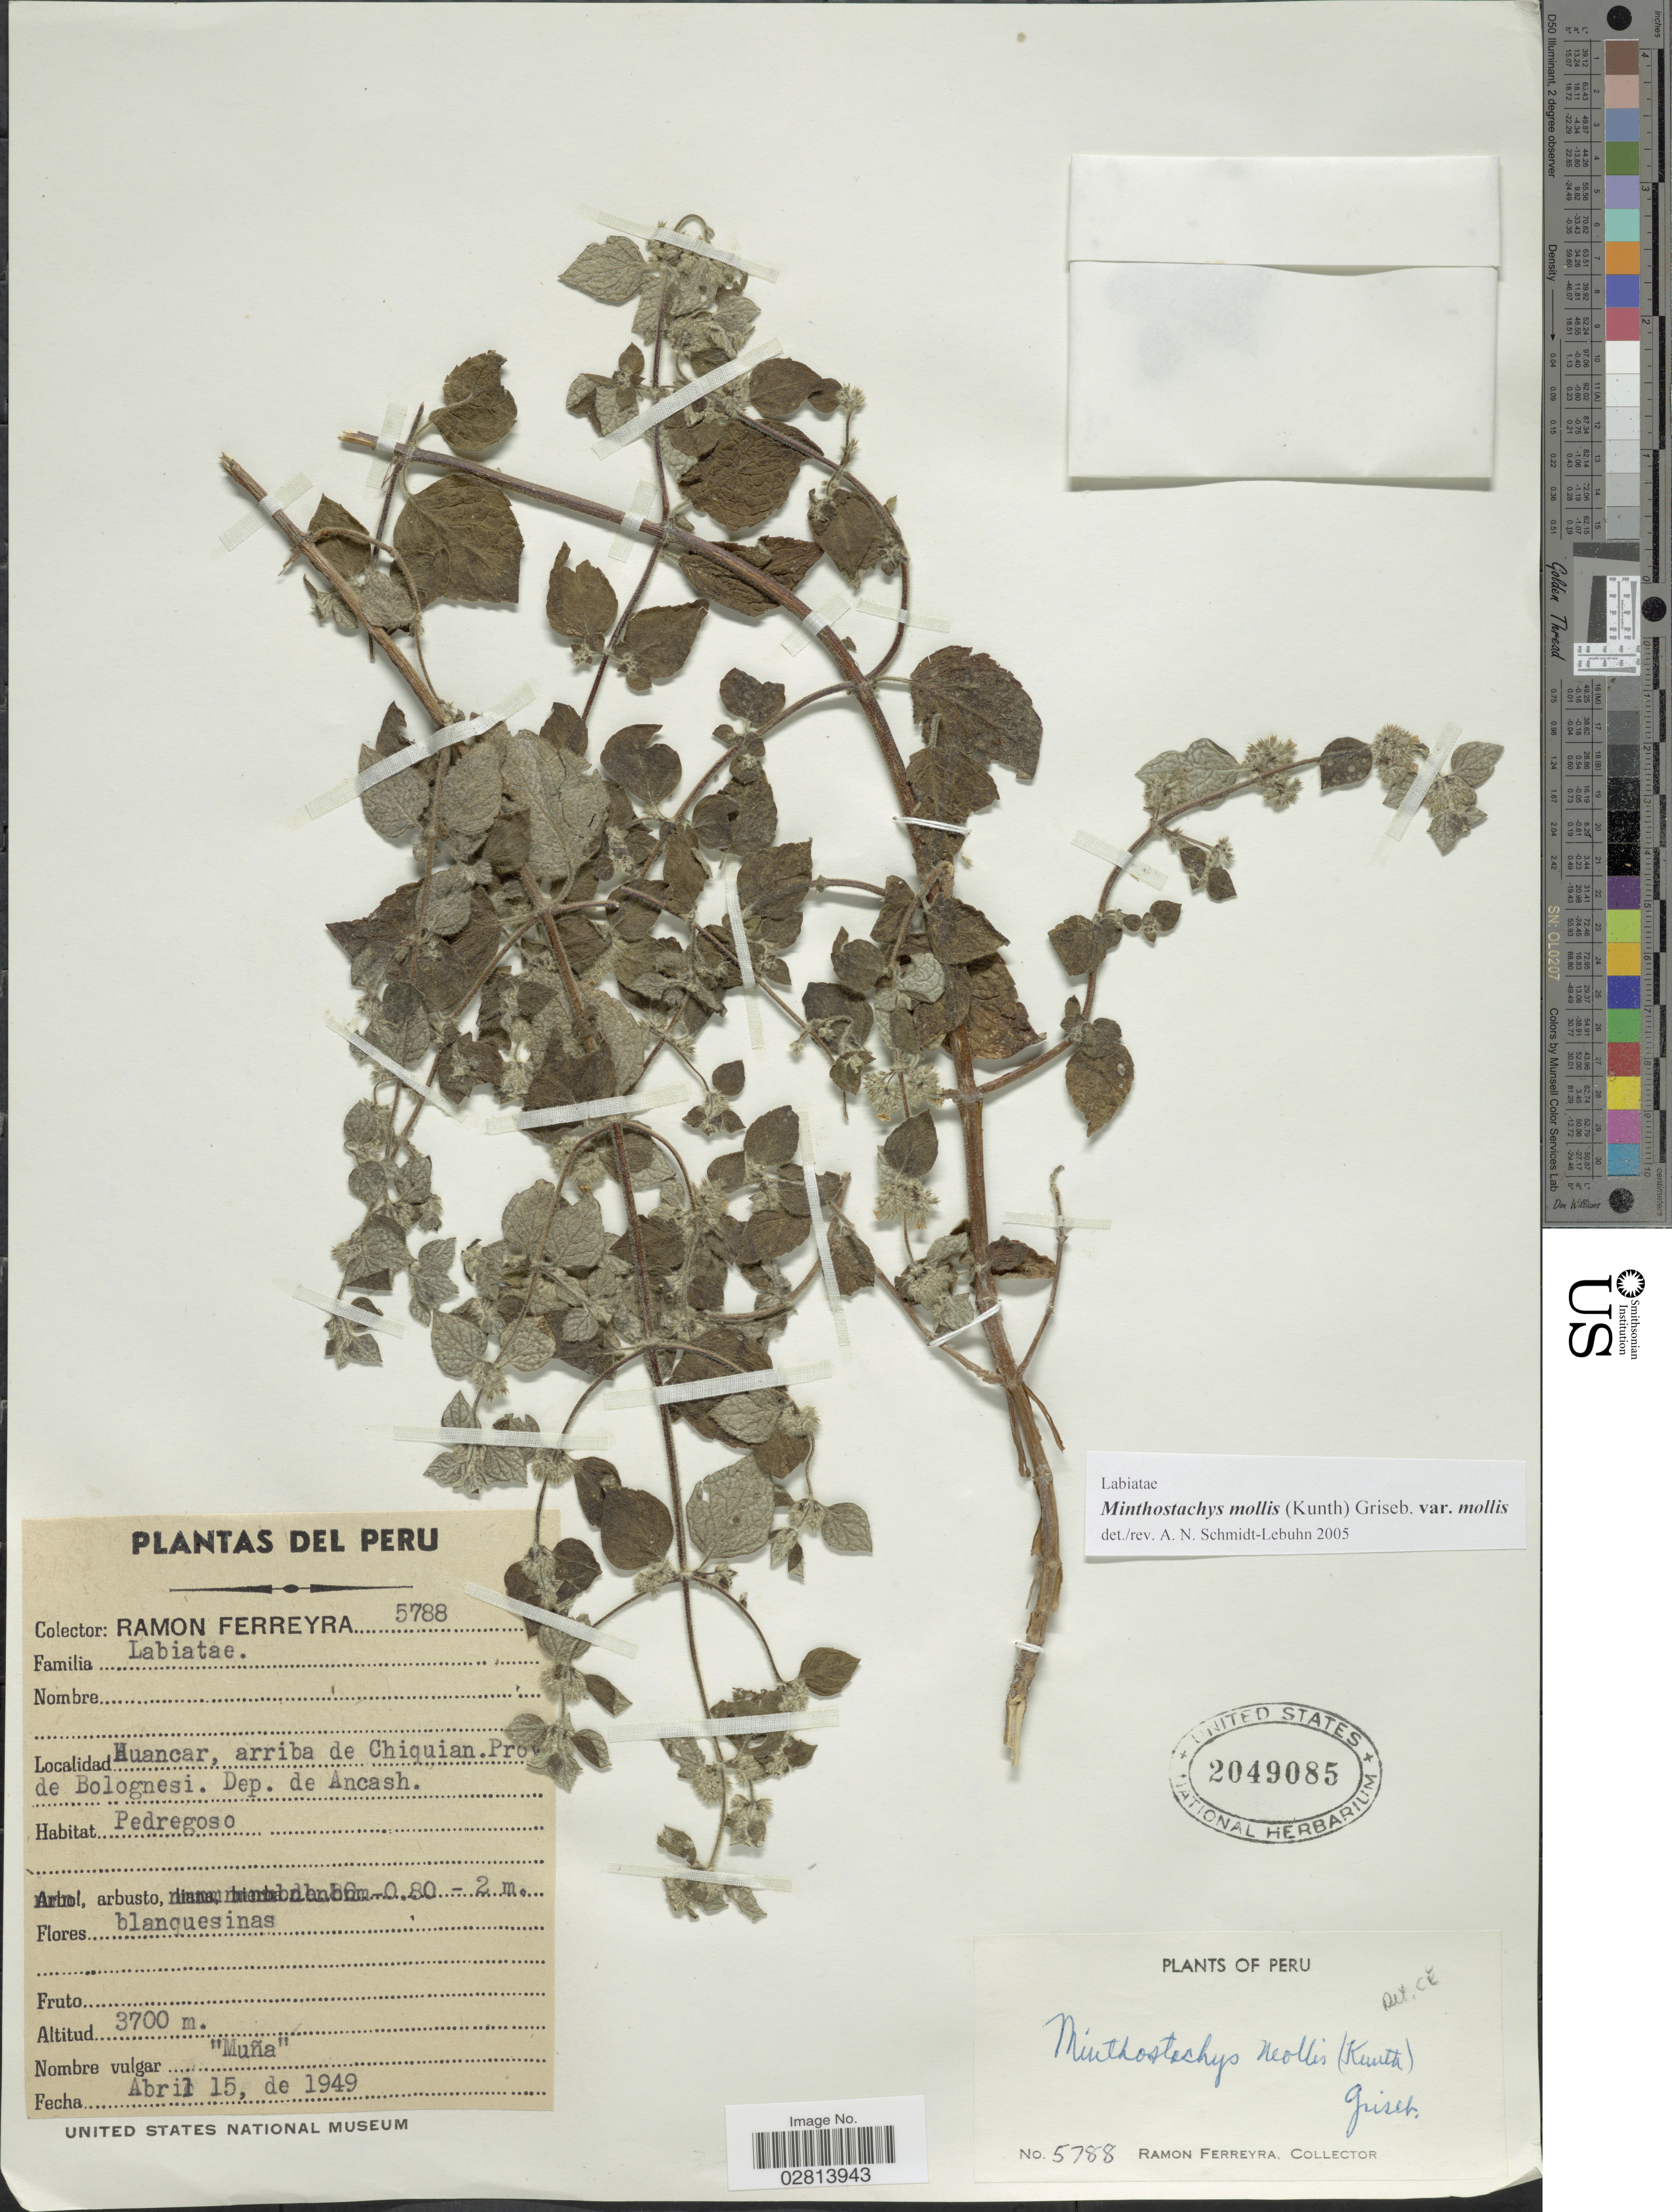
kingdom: Plantae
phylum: Tracheophyta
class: Magnoliopsida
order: Lamiales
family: Lamiaceae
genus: Minthostachys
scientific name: Minthostachys mollis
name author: (Kunth) Griseb.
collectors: R. A. Ferreyra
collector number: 5788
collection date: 1949-04-15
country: Peru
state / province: Ancash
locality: Huancar, arriba de Chiquian, Prov. de Bolognesi, Dep. de Ancash.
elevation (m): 3700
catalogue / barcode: US 2049085